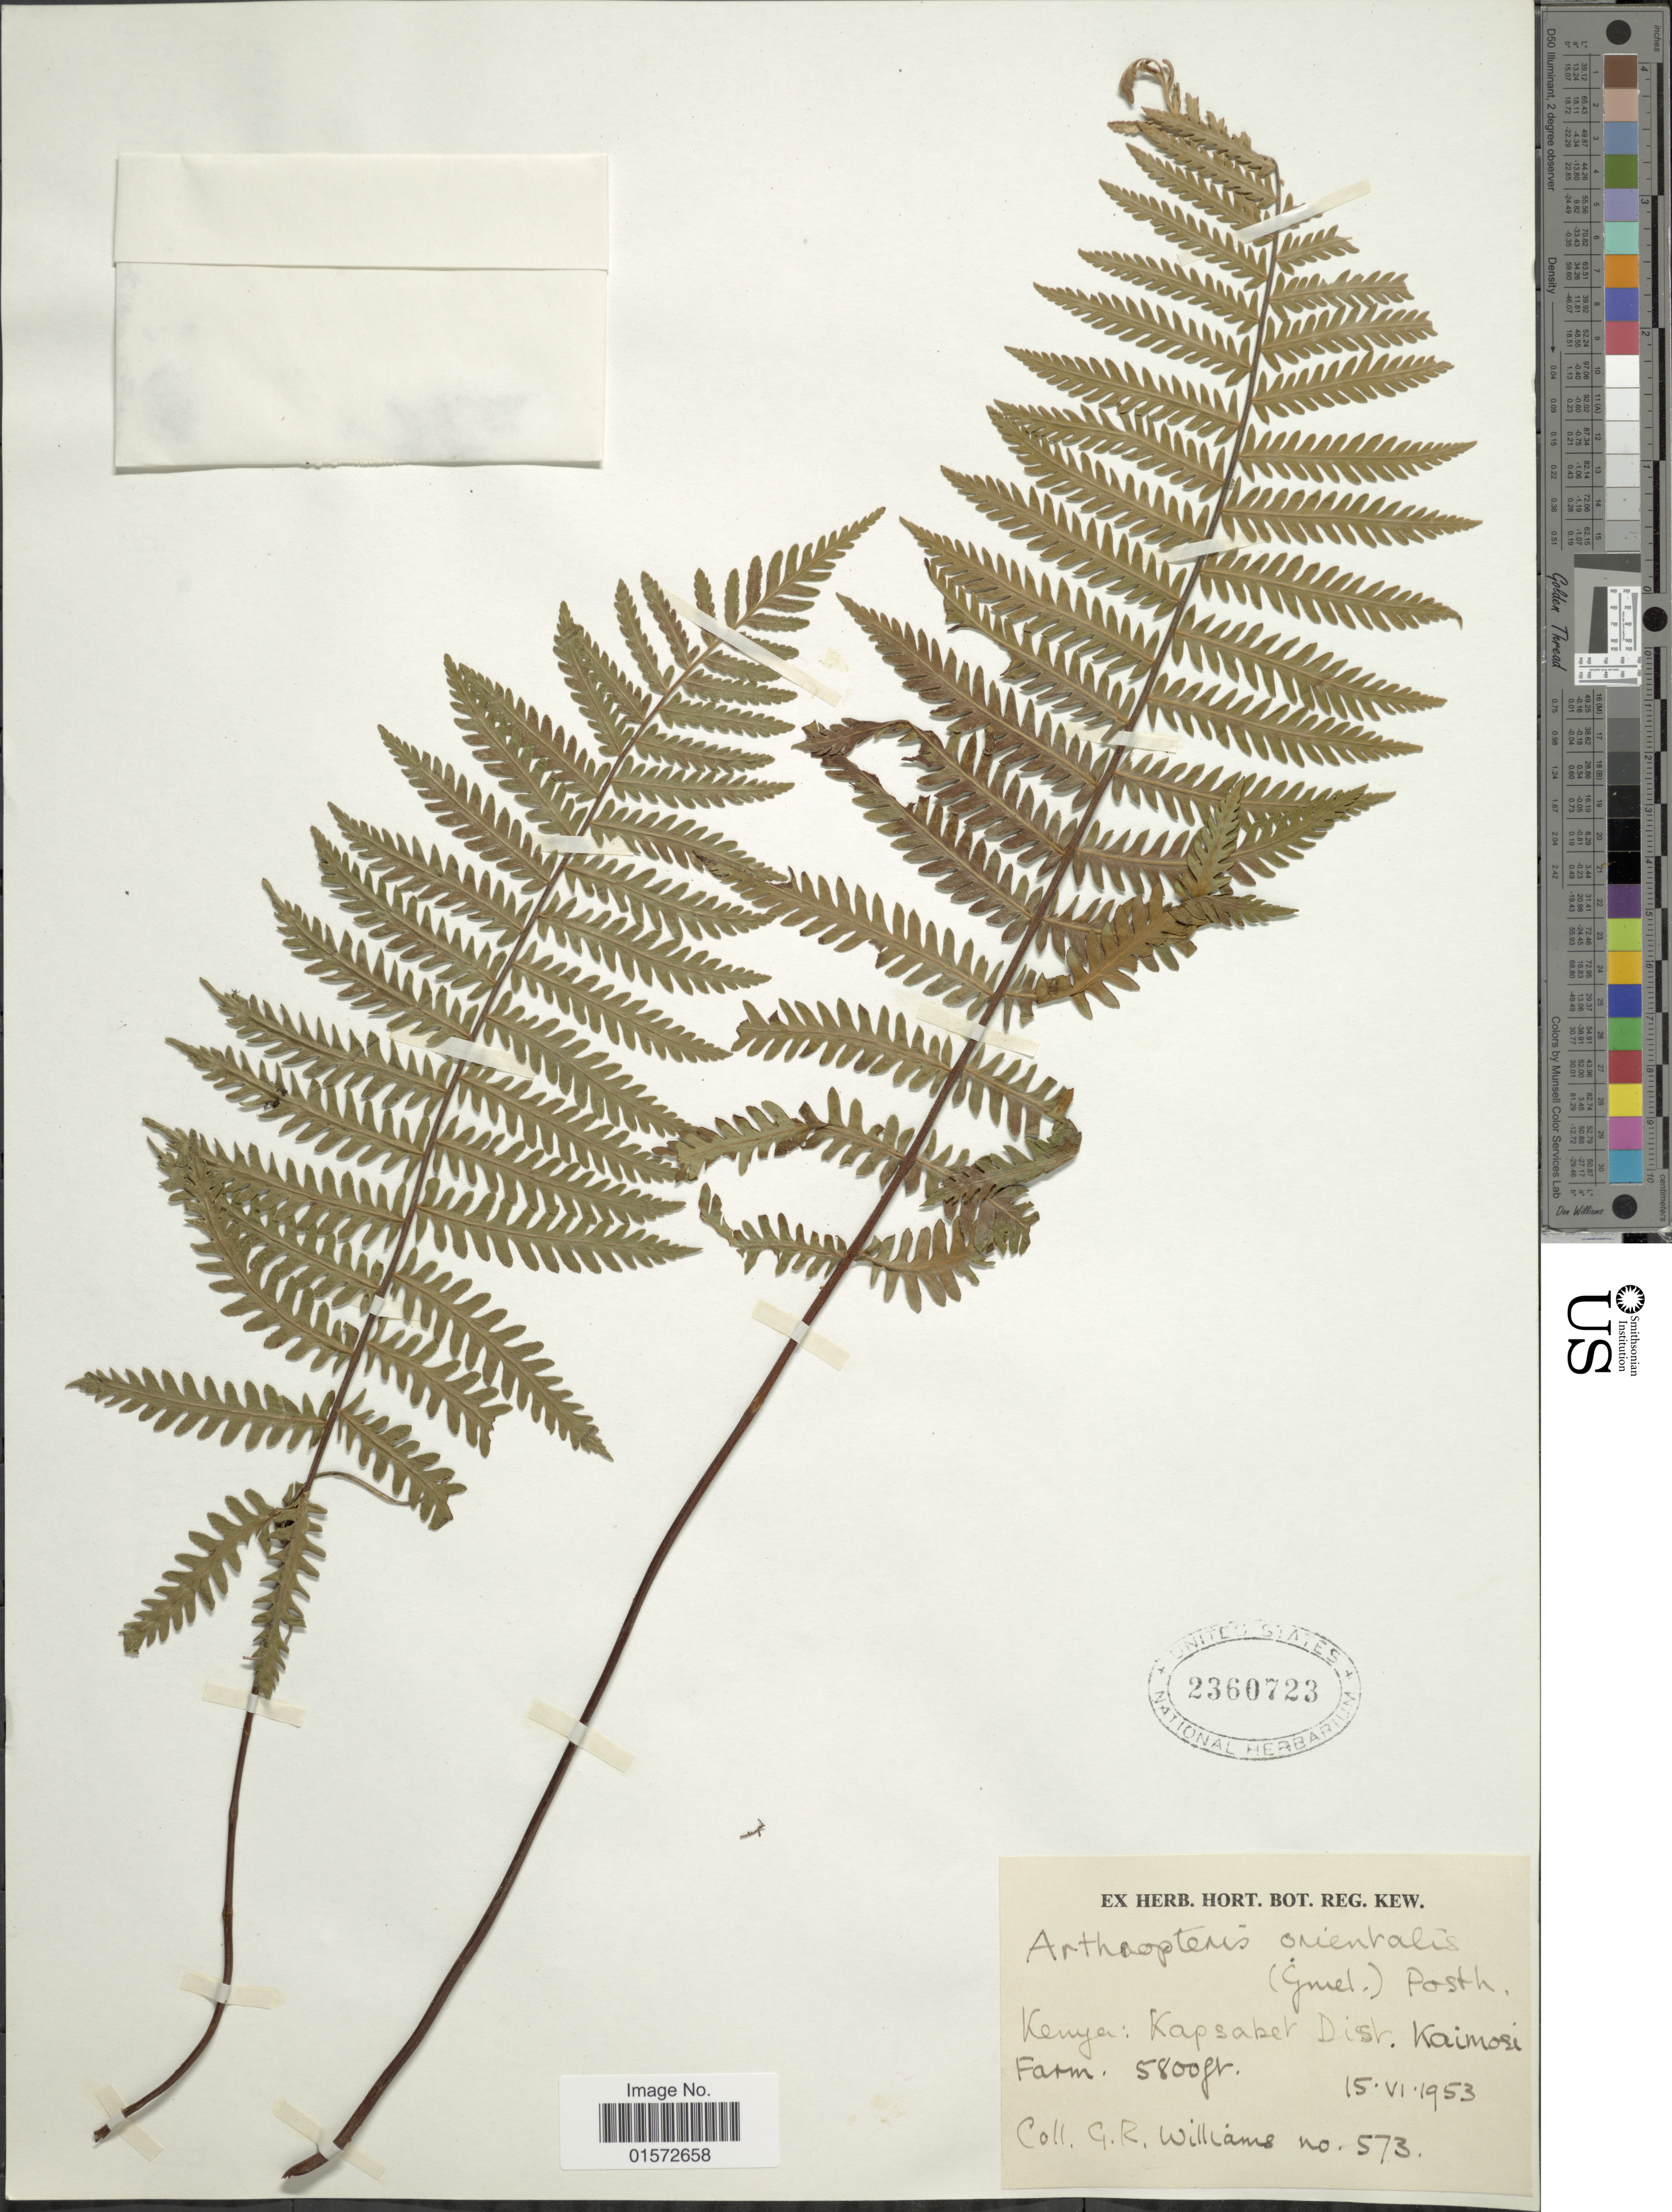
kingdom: Plantae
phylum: Tracheophyta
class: Polypodiopsida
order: Polypodiales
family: Tectariaceae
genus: Arthropteris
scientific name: Arthropteris orientalis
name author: (J.F. Gmel.) Posth.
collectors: G. Williams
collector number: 573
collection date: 1953-06-15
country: Kenya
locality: Kenya: Kapsabet Dist. Kaimosi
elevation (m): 1768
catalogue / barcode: US 2360723